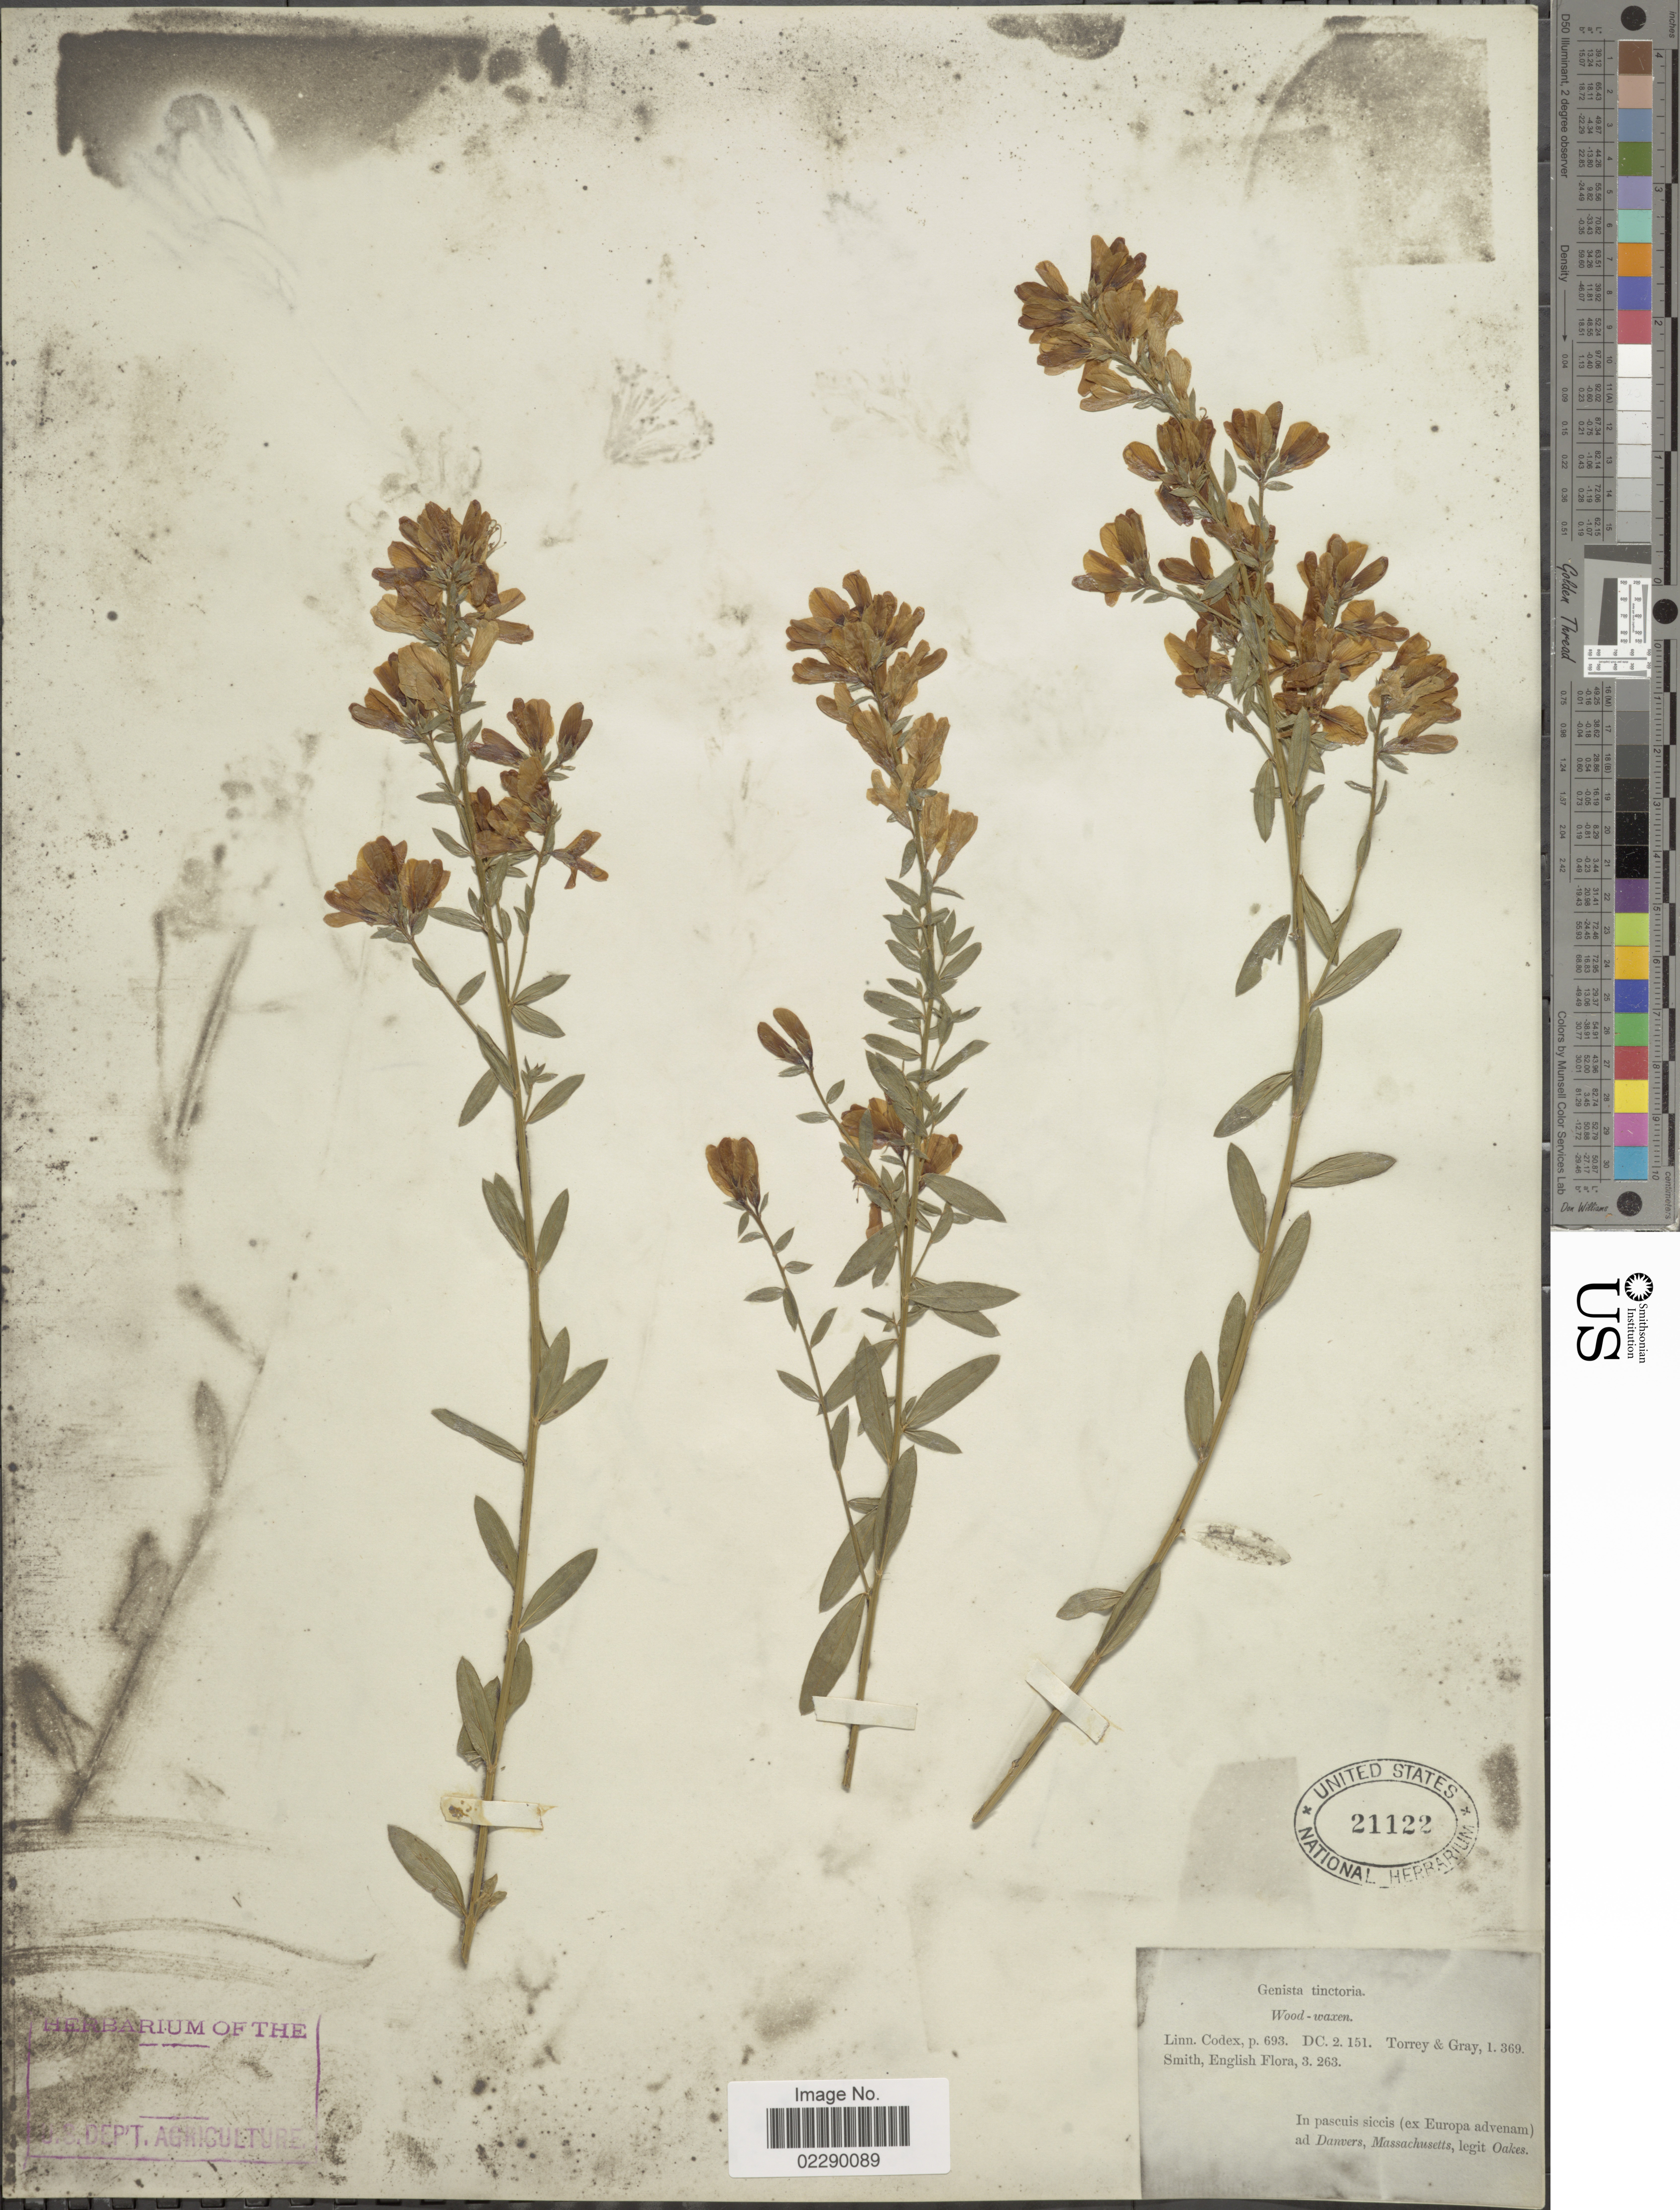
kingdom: Plantae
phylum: Tracheophyta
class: Magnoliopsida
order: Fabales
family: Fabaceae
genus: Genista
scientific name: Genista tinctoria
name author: L.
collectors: -. Oakes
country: United States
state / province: Massachusetts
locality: In pascuis siccis (ex Europa advenam) ad Danvers, Massachusetts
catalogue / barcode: US 21122